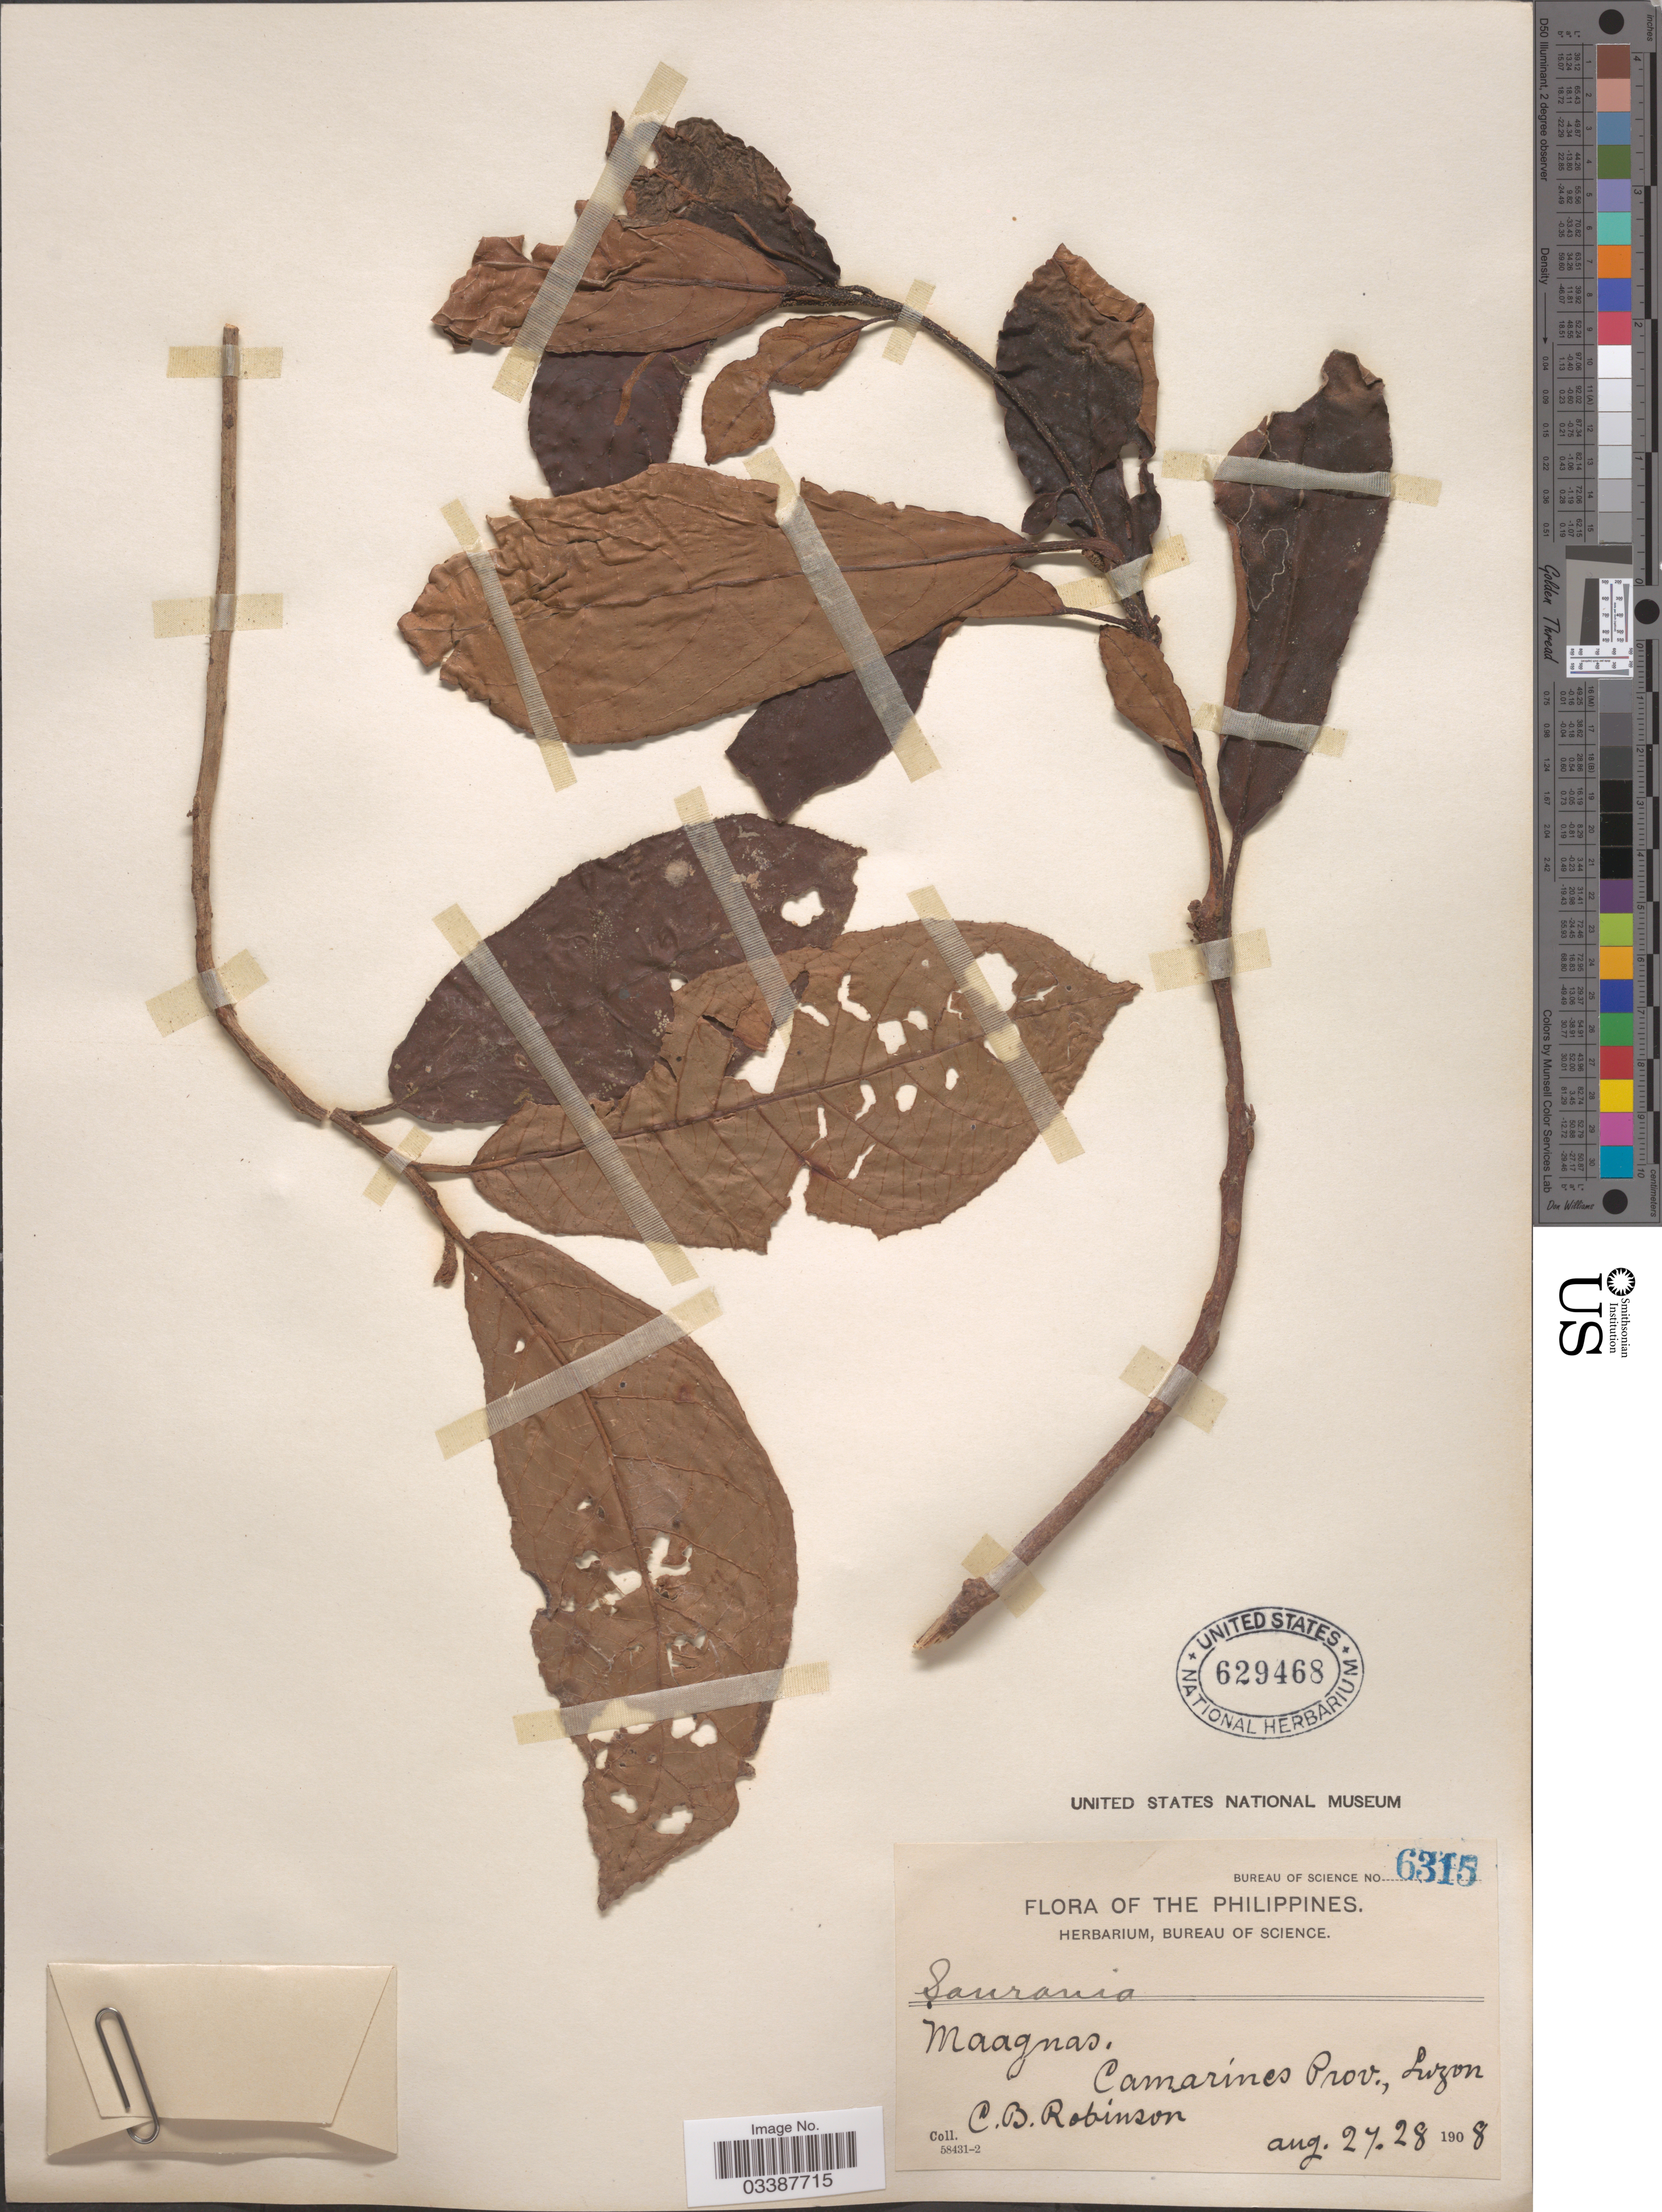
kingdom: Plantae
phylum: Tracheophyta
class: Magnoliopsida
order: Ericales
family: Actinidiaceae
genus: Saurauia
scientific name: Saurauia sp.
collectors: C. Robinson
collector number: Bureau of Science 6315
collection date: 1908-08-27/1908-08-28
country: Philippines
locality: Maagnas, Camarines Prov., Luzon.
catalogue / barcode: US 629468